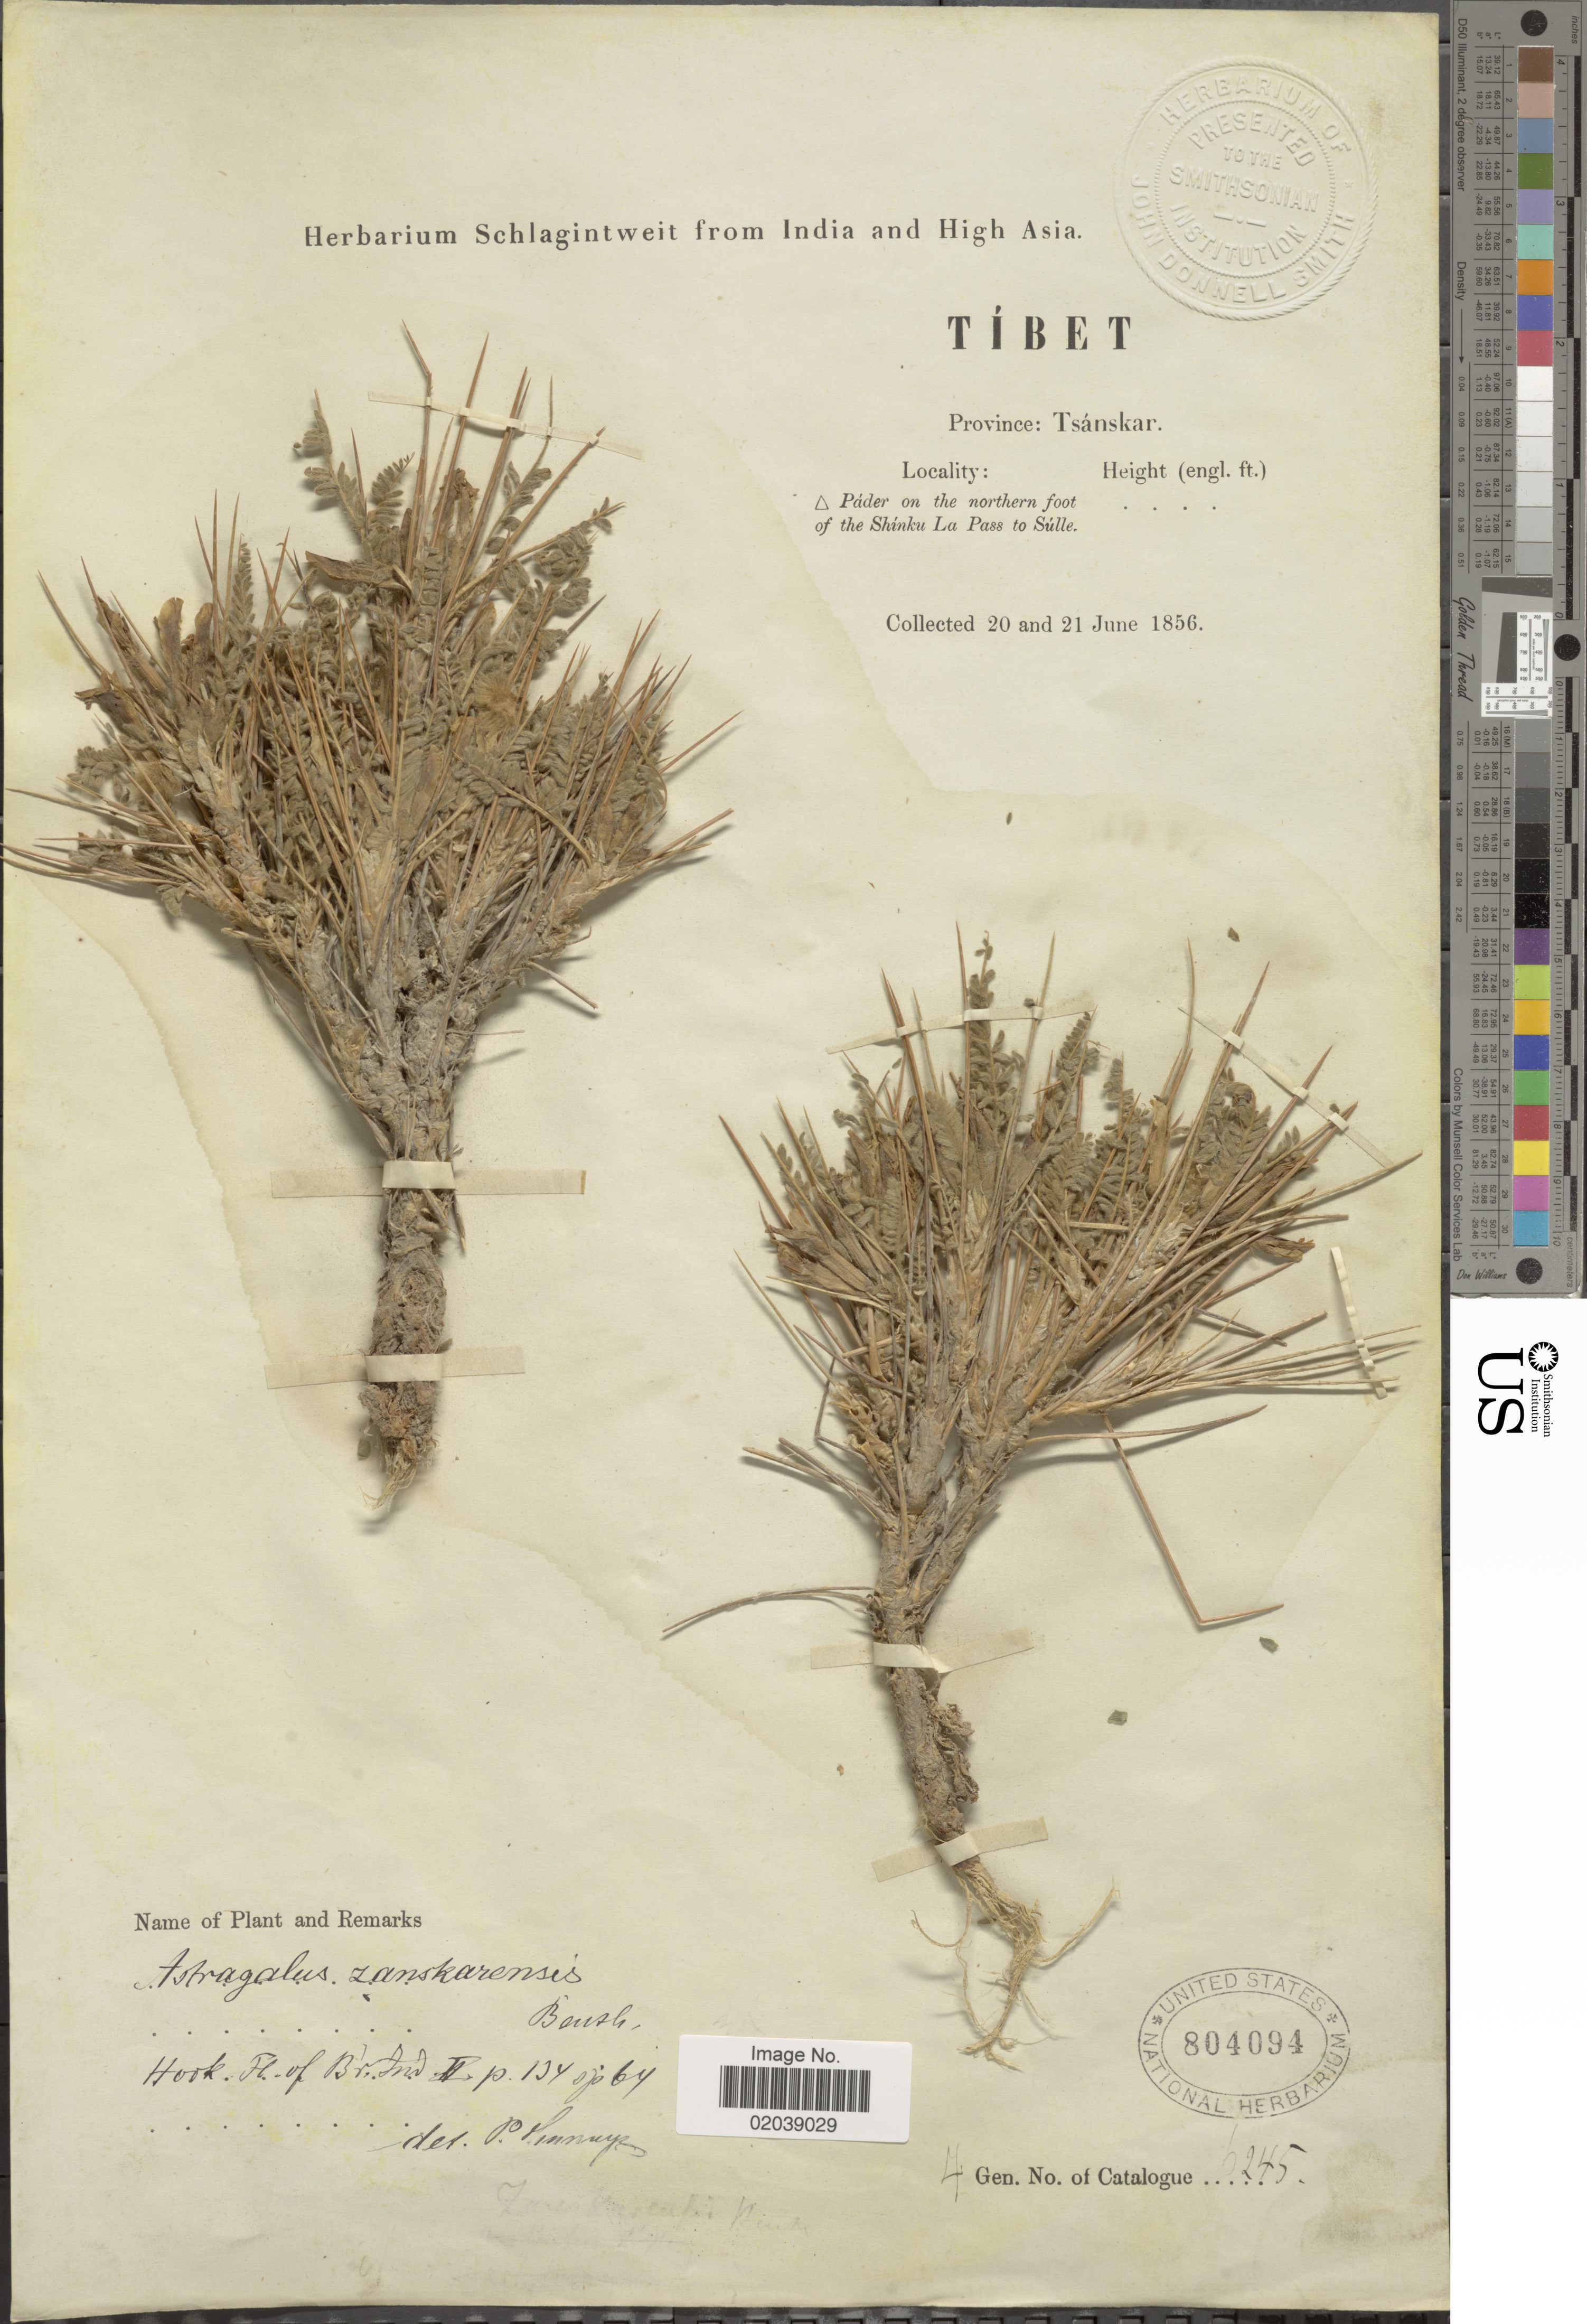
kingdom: Plantae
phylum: Tracheophyta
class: Magnoliopsida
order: Fabales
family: Fabaceae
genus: Astragalus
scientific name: Astragalus zanskarensis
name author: Benth. ex Bunge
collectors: ex herb. Schlagintweit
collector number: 6245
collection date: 1856-06-20/1856-06-21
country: China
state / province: Xizang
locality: Tibet, Province: Tsanskar, Pader on the northern foot of the Shinku La Pass to Sulle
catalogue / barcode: US 804094